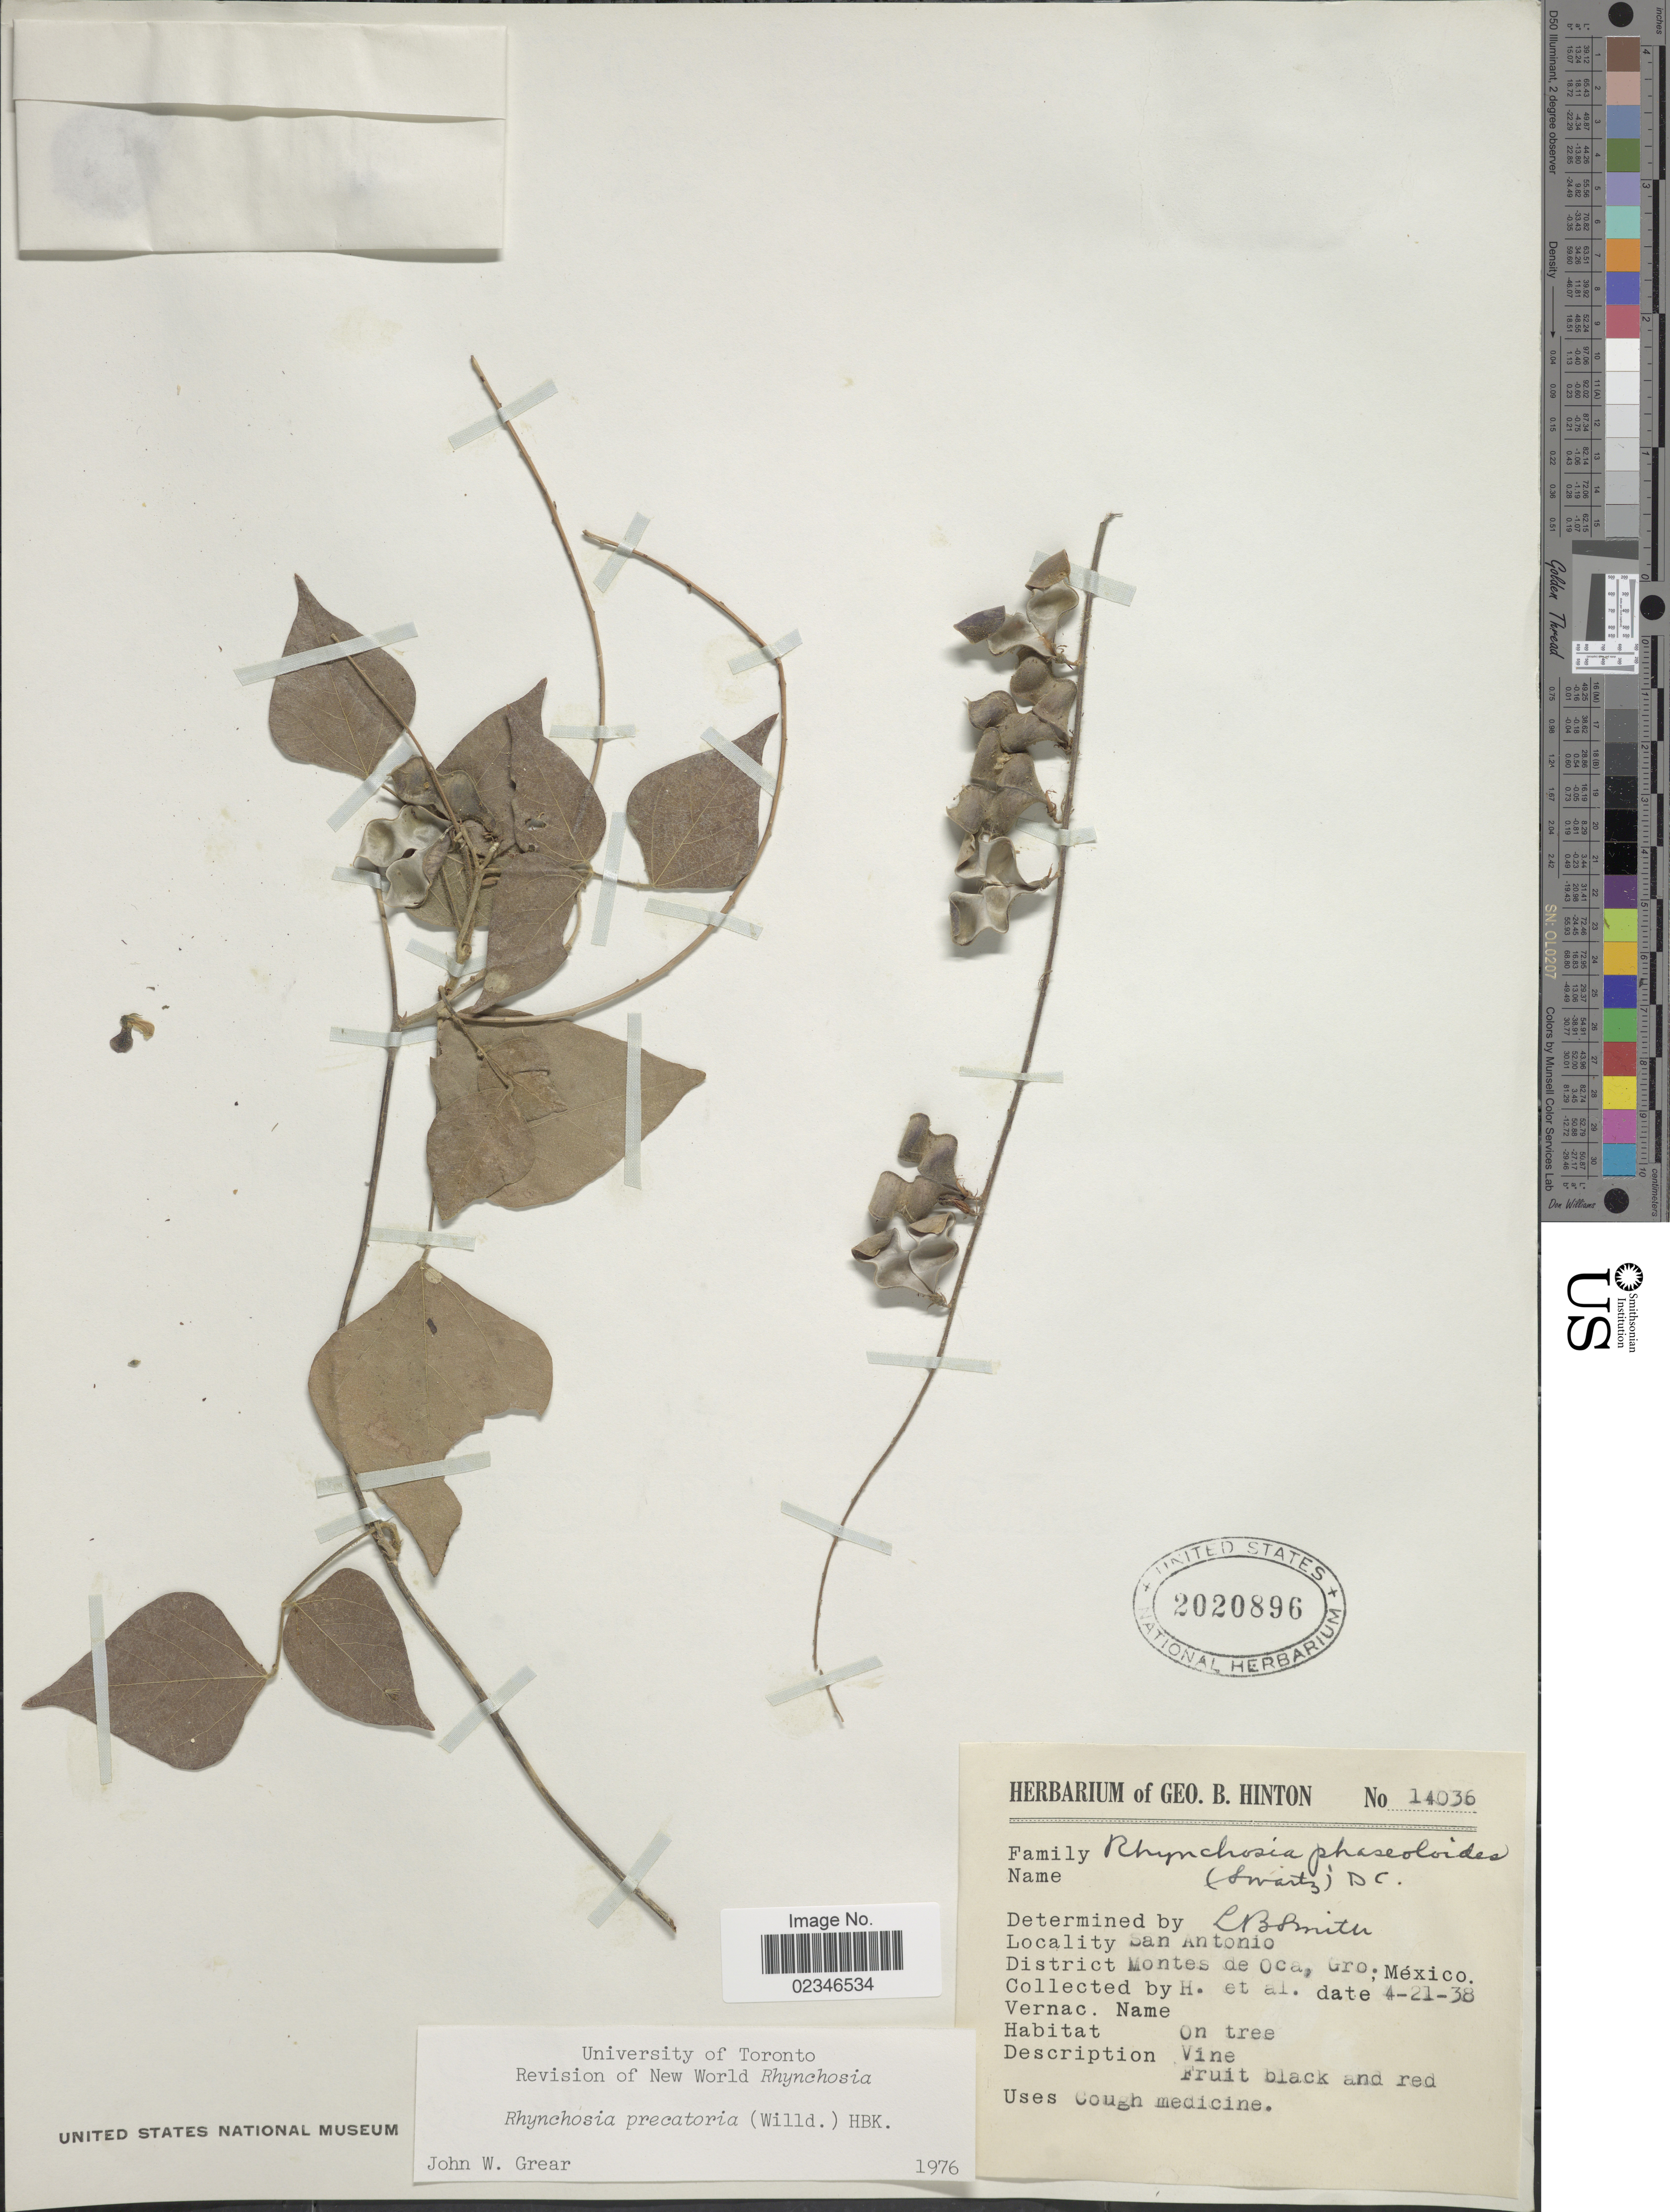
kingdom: Plantae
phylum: Tracheophyta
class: Magnoliopsida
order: Fabales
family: Fabaceae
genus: Rhynchosia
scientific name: Rhynchosia precatoria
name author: (Willd.) DC.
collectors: G. B. Hinton & et al.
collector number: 14036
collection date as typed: Transcribed d/m/y: 21/4/38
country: Mexico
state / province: Guerrero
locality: San Antonio, District Montes de Oca., Gro., Mexico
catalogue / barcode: US 2020896